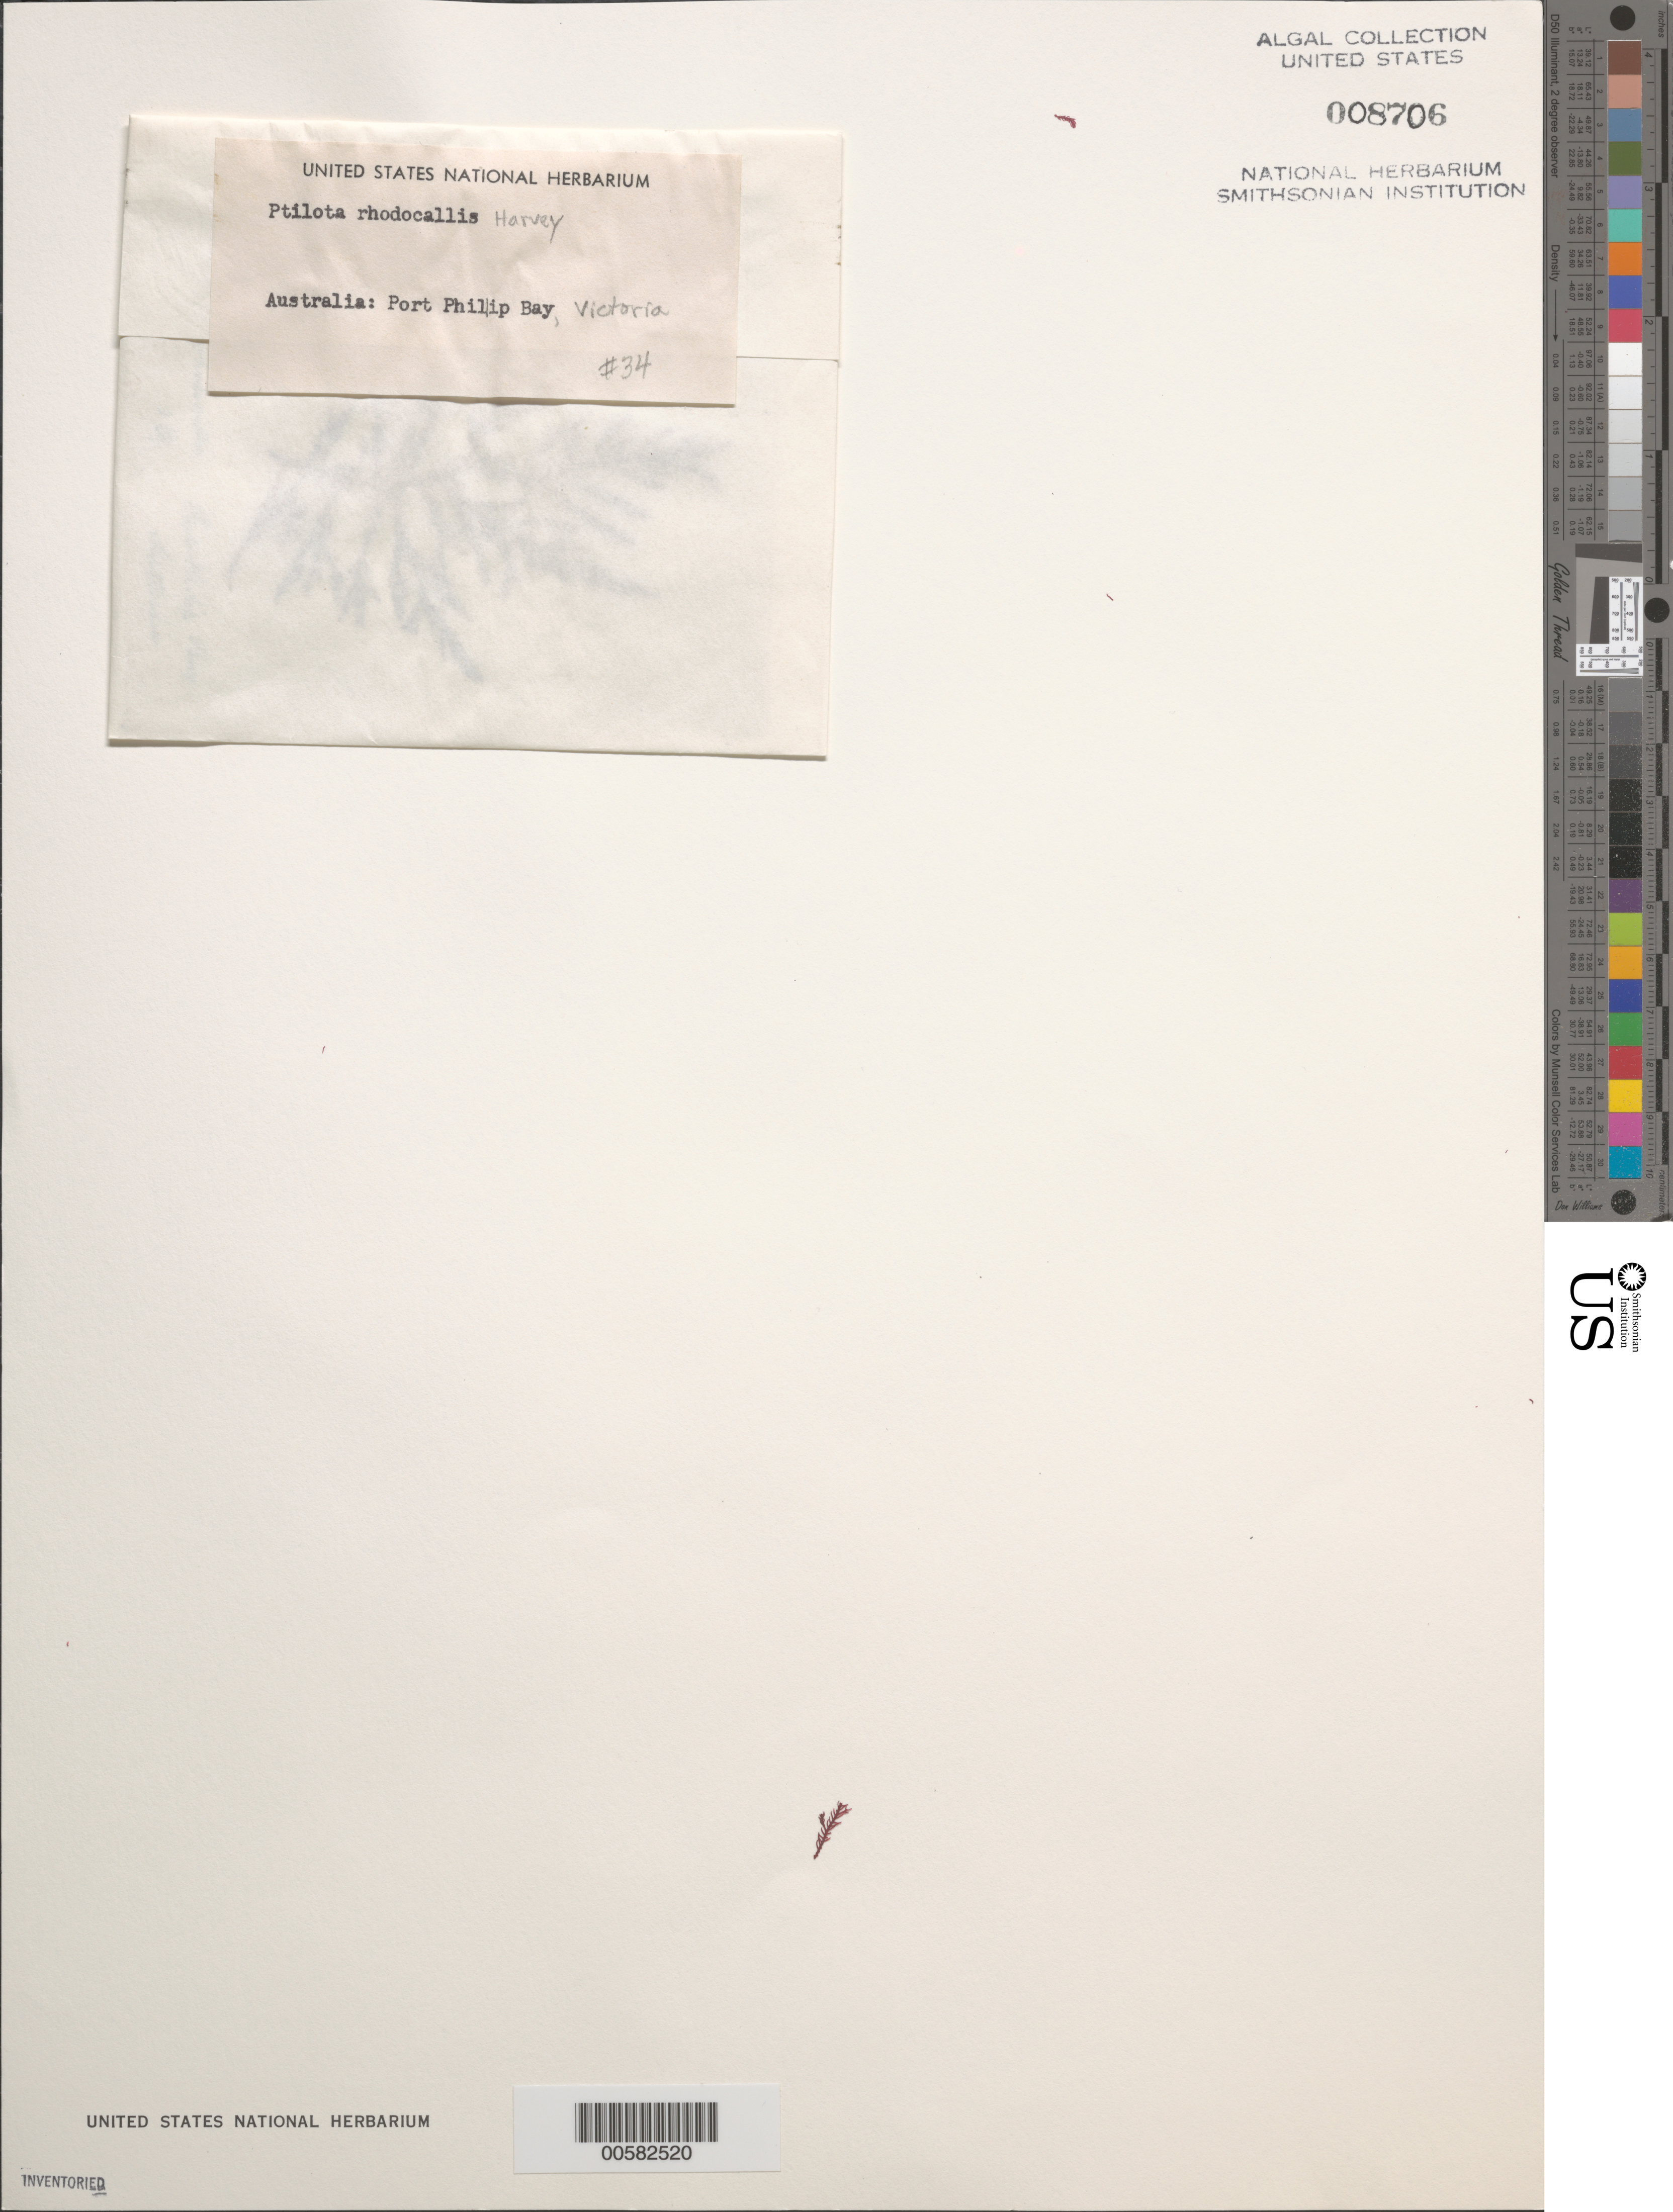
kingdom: Plantae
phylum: Rhodophyta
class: Florideophyceae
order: Ceramiales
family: Wrangeliaceae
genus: Ptilota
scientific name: Ptilota rhodocallis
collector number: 34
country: Australia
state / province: Victoria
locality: Port Phillip Bay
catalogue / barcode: US 8706